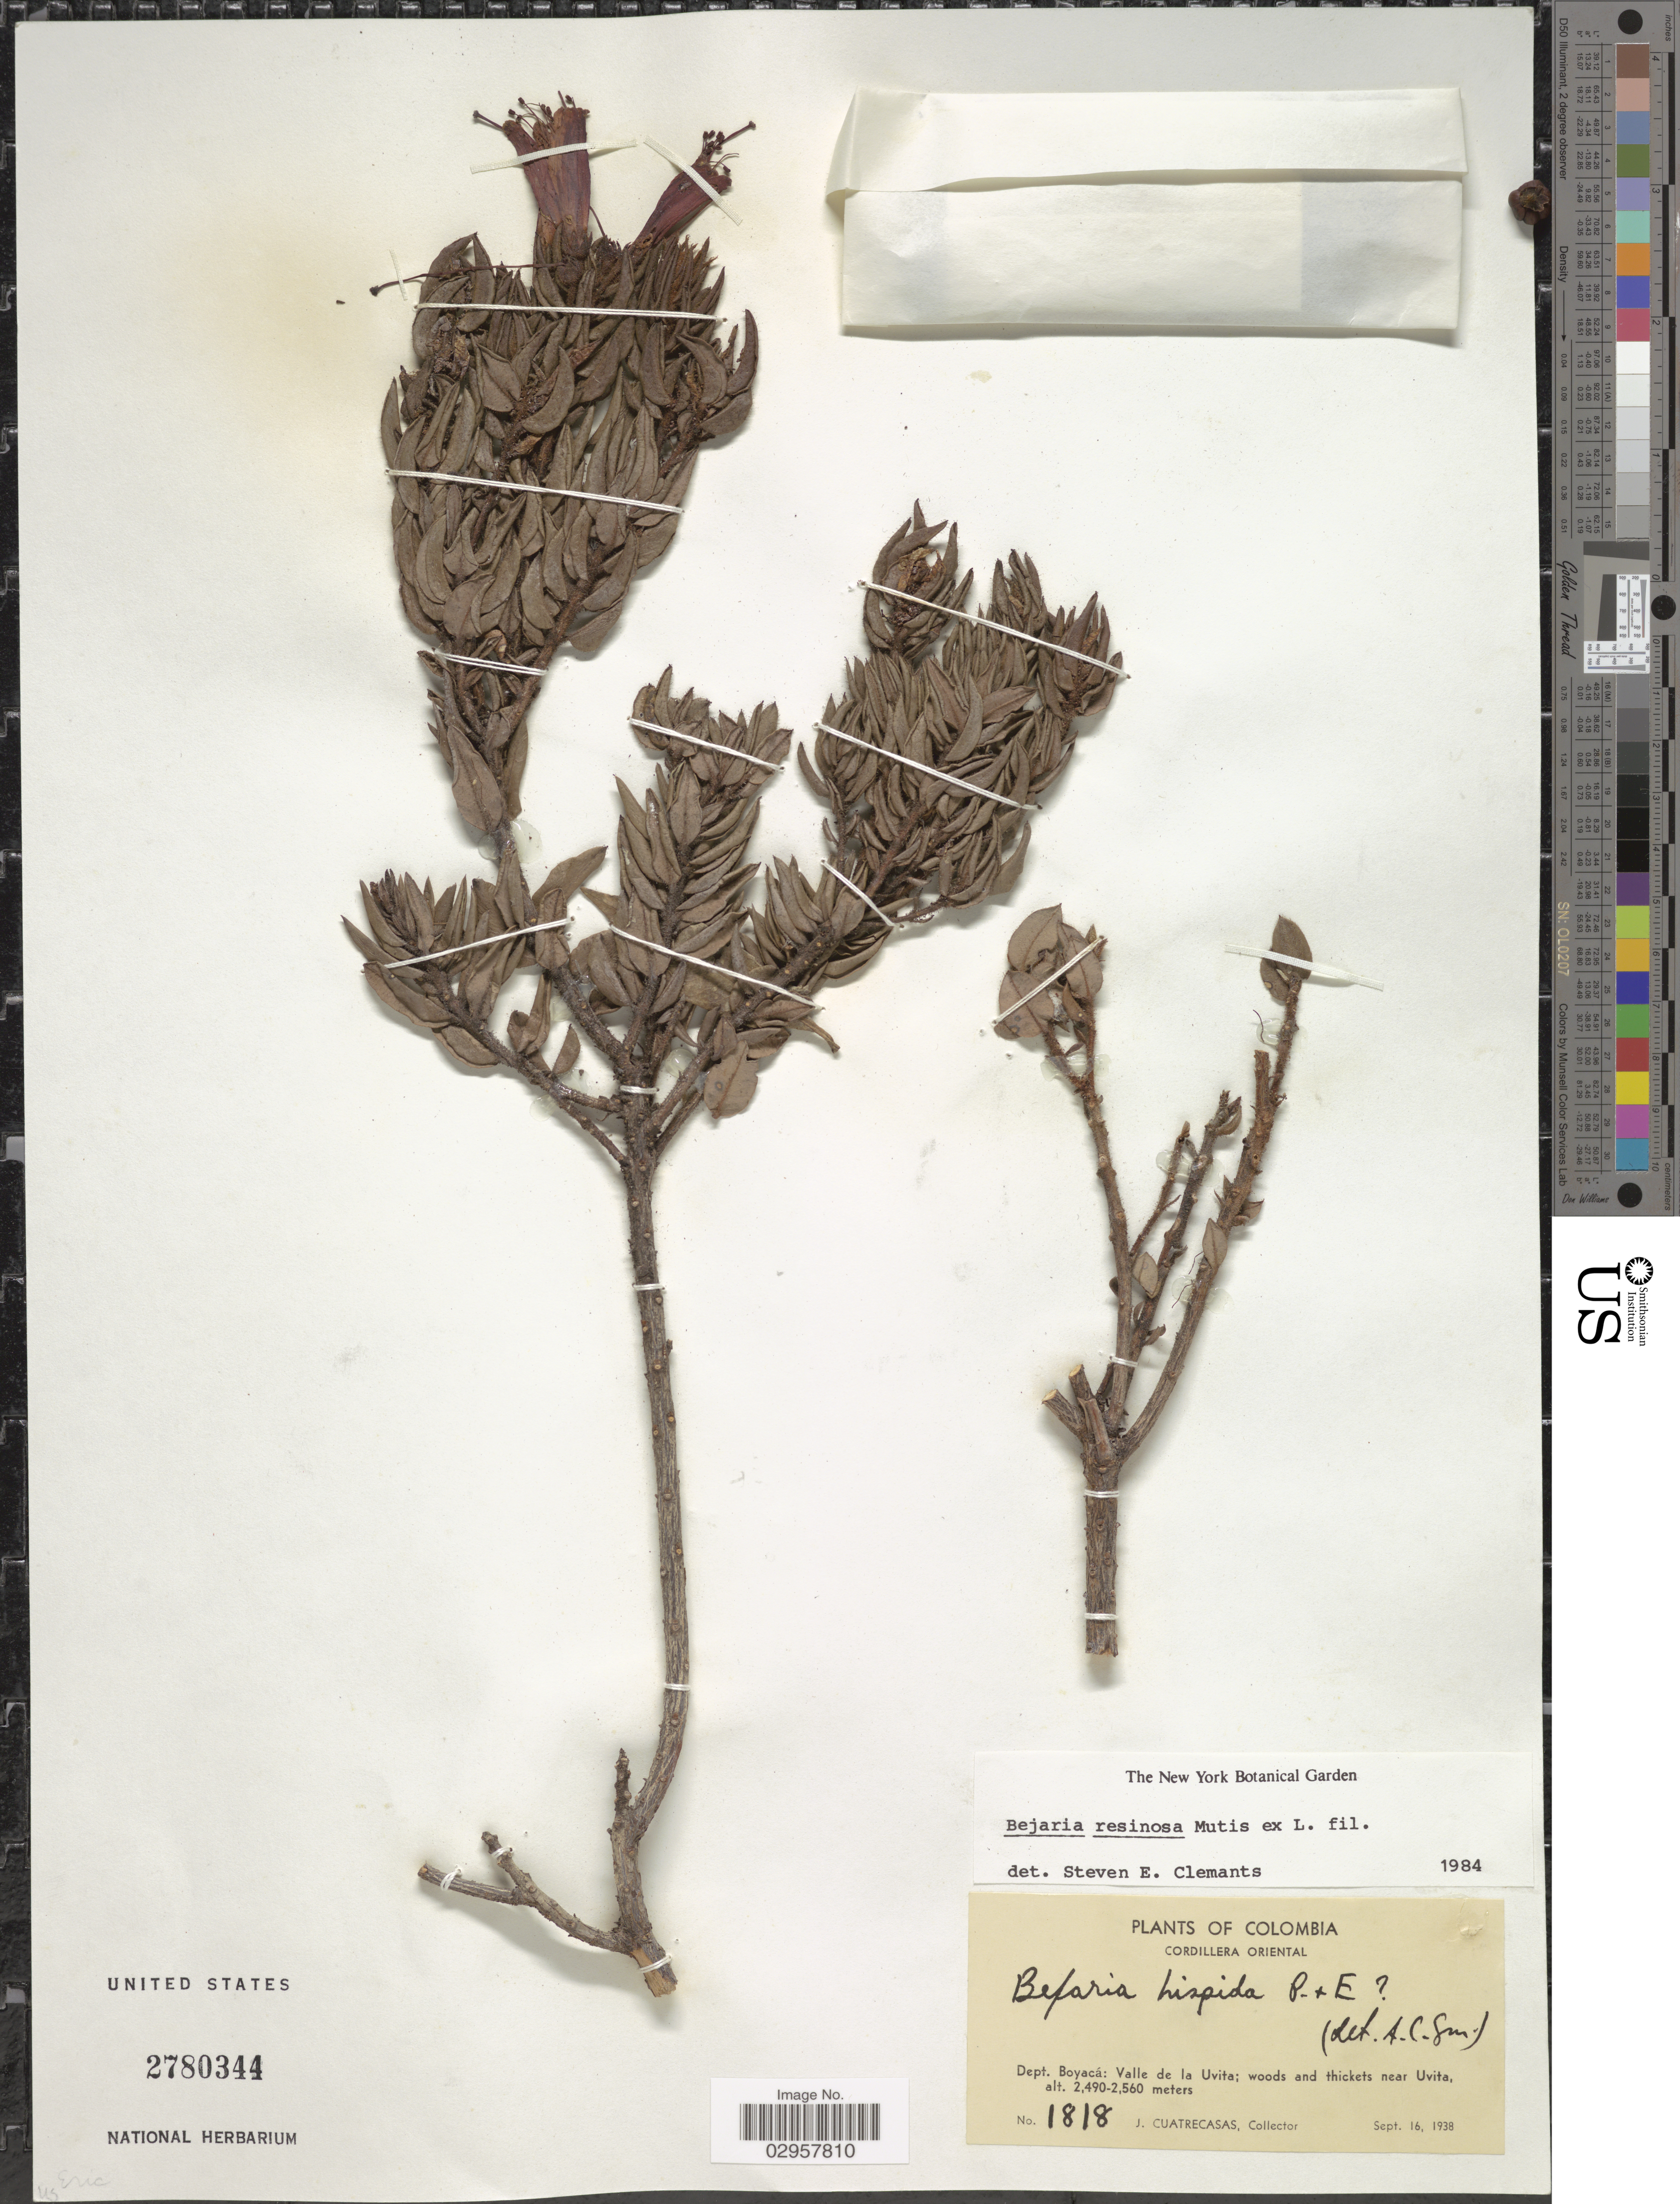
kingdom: Plantae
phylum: Tracheophyta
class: Magnoliopsida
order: Ericales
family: Ericaceae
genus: Befaria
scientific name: Befaria resinosa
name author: Mutis ex L. f.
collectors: J. Cuatrecasas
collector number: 1818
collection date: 1938-09-16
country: Colombia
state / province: Boyacá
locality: Cordillera Oriental. Dept. Boyacá: Valle de la Uvita; woods and thickets near Uvita.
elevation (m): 2490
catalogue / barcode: US 2780344